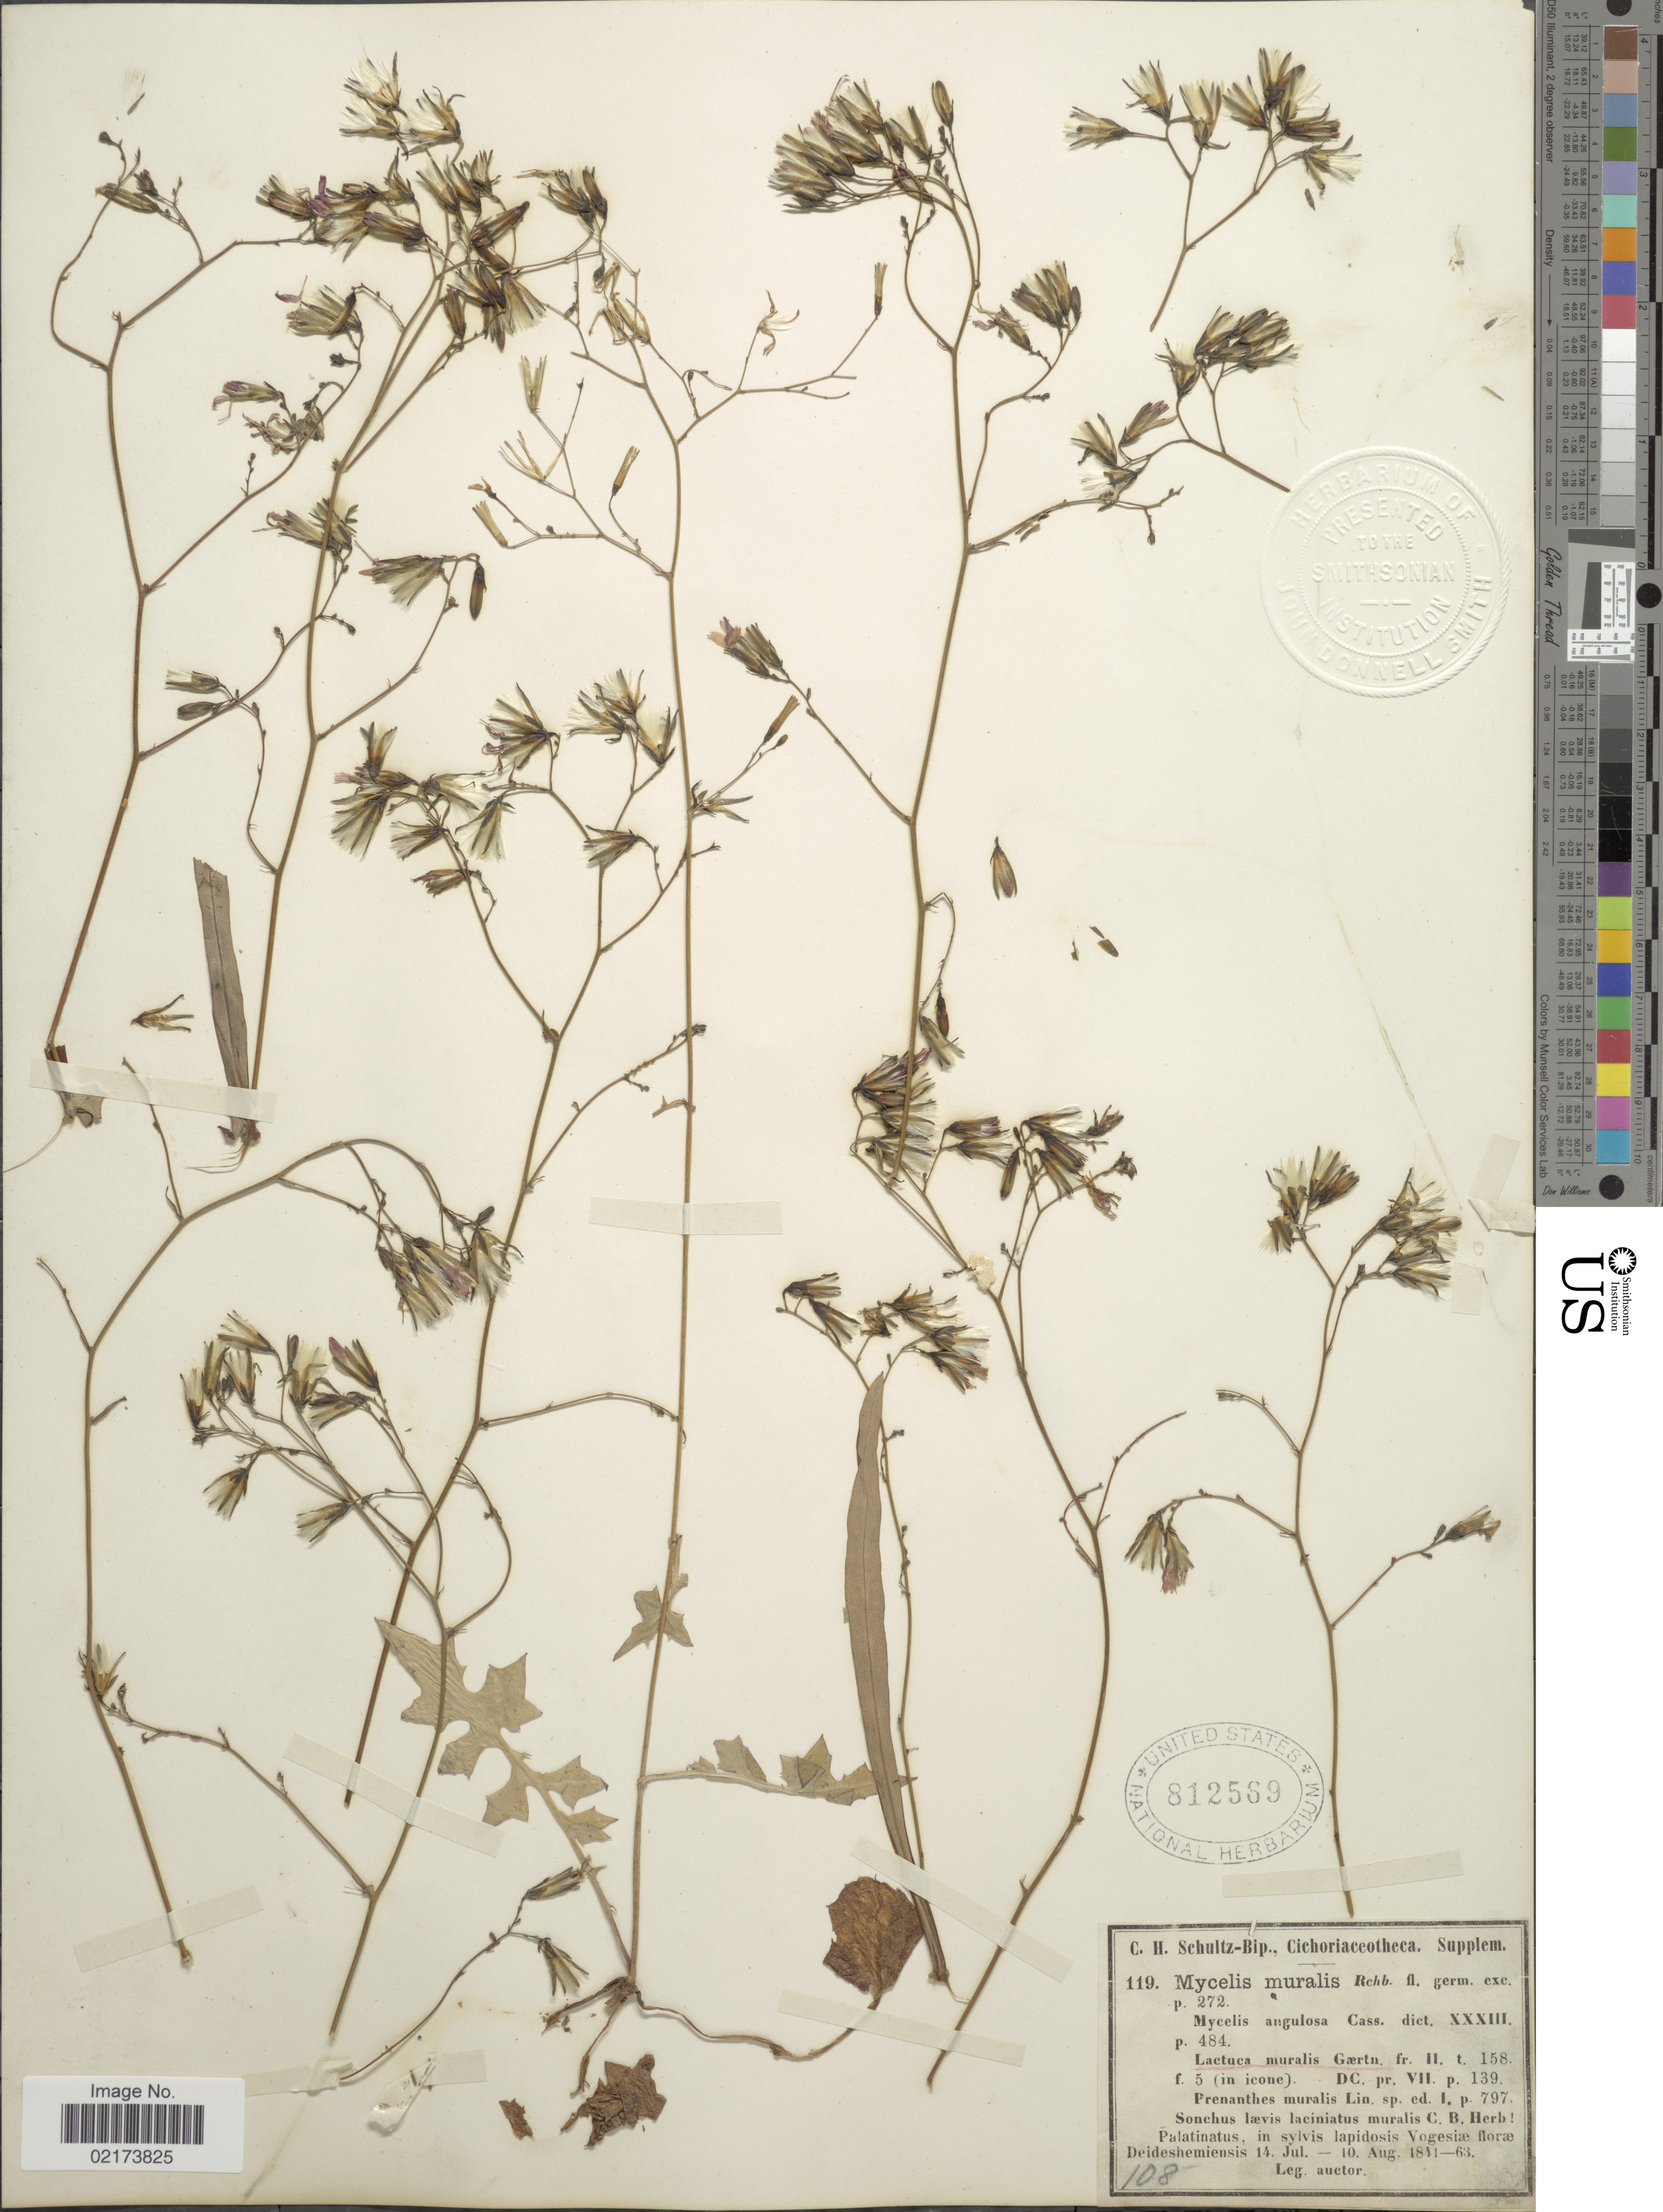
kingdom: Plantae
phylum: Tracheophyta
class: Magnoliopsida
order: Asterales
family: Asteraceae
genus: Lactuca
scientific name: Lactuca muralis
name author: (L.) Gaertn.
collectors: C. H. Schultz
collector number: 119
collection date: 1841-07-14/1863-08-10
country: Germany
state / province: Rhineland-Palatinate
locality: Palatinatus, lapidosis Vogesiae, Deideshemiensis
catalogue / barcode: US 812569